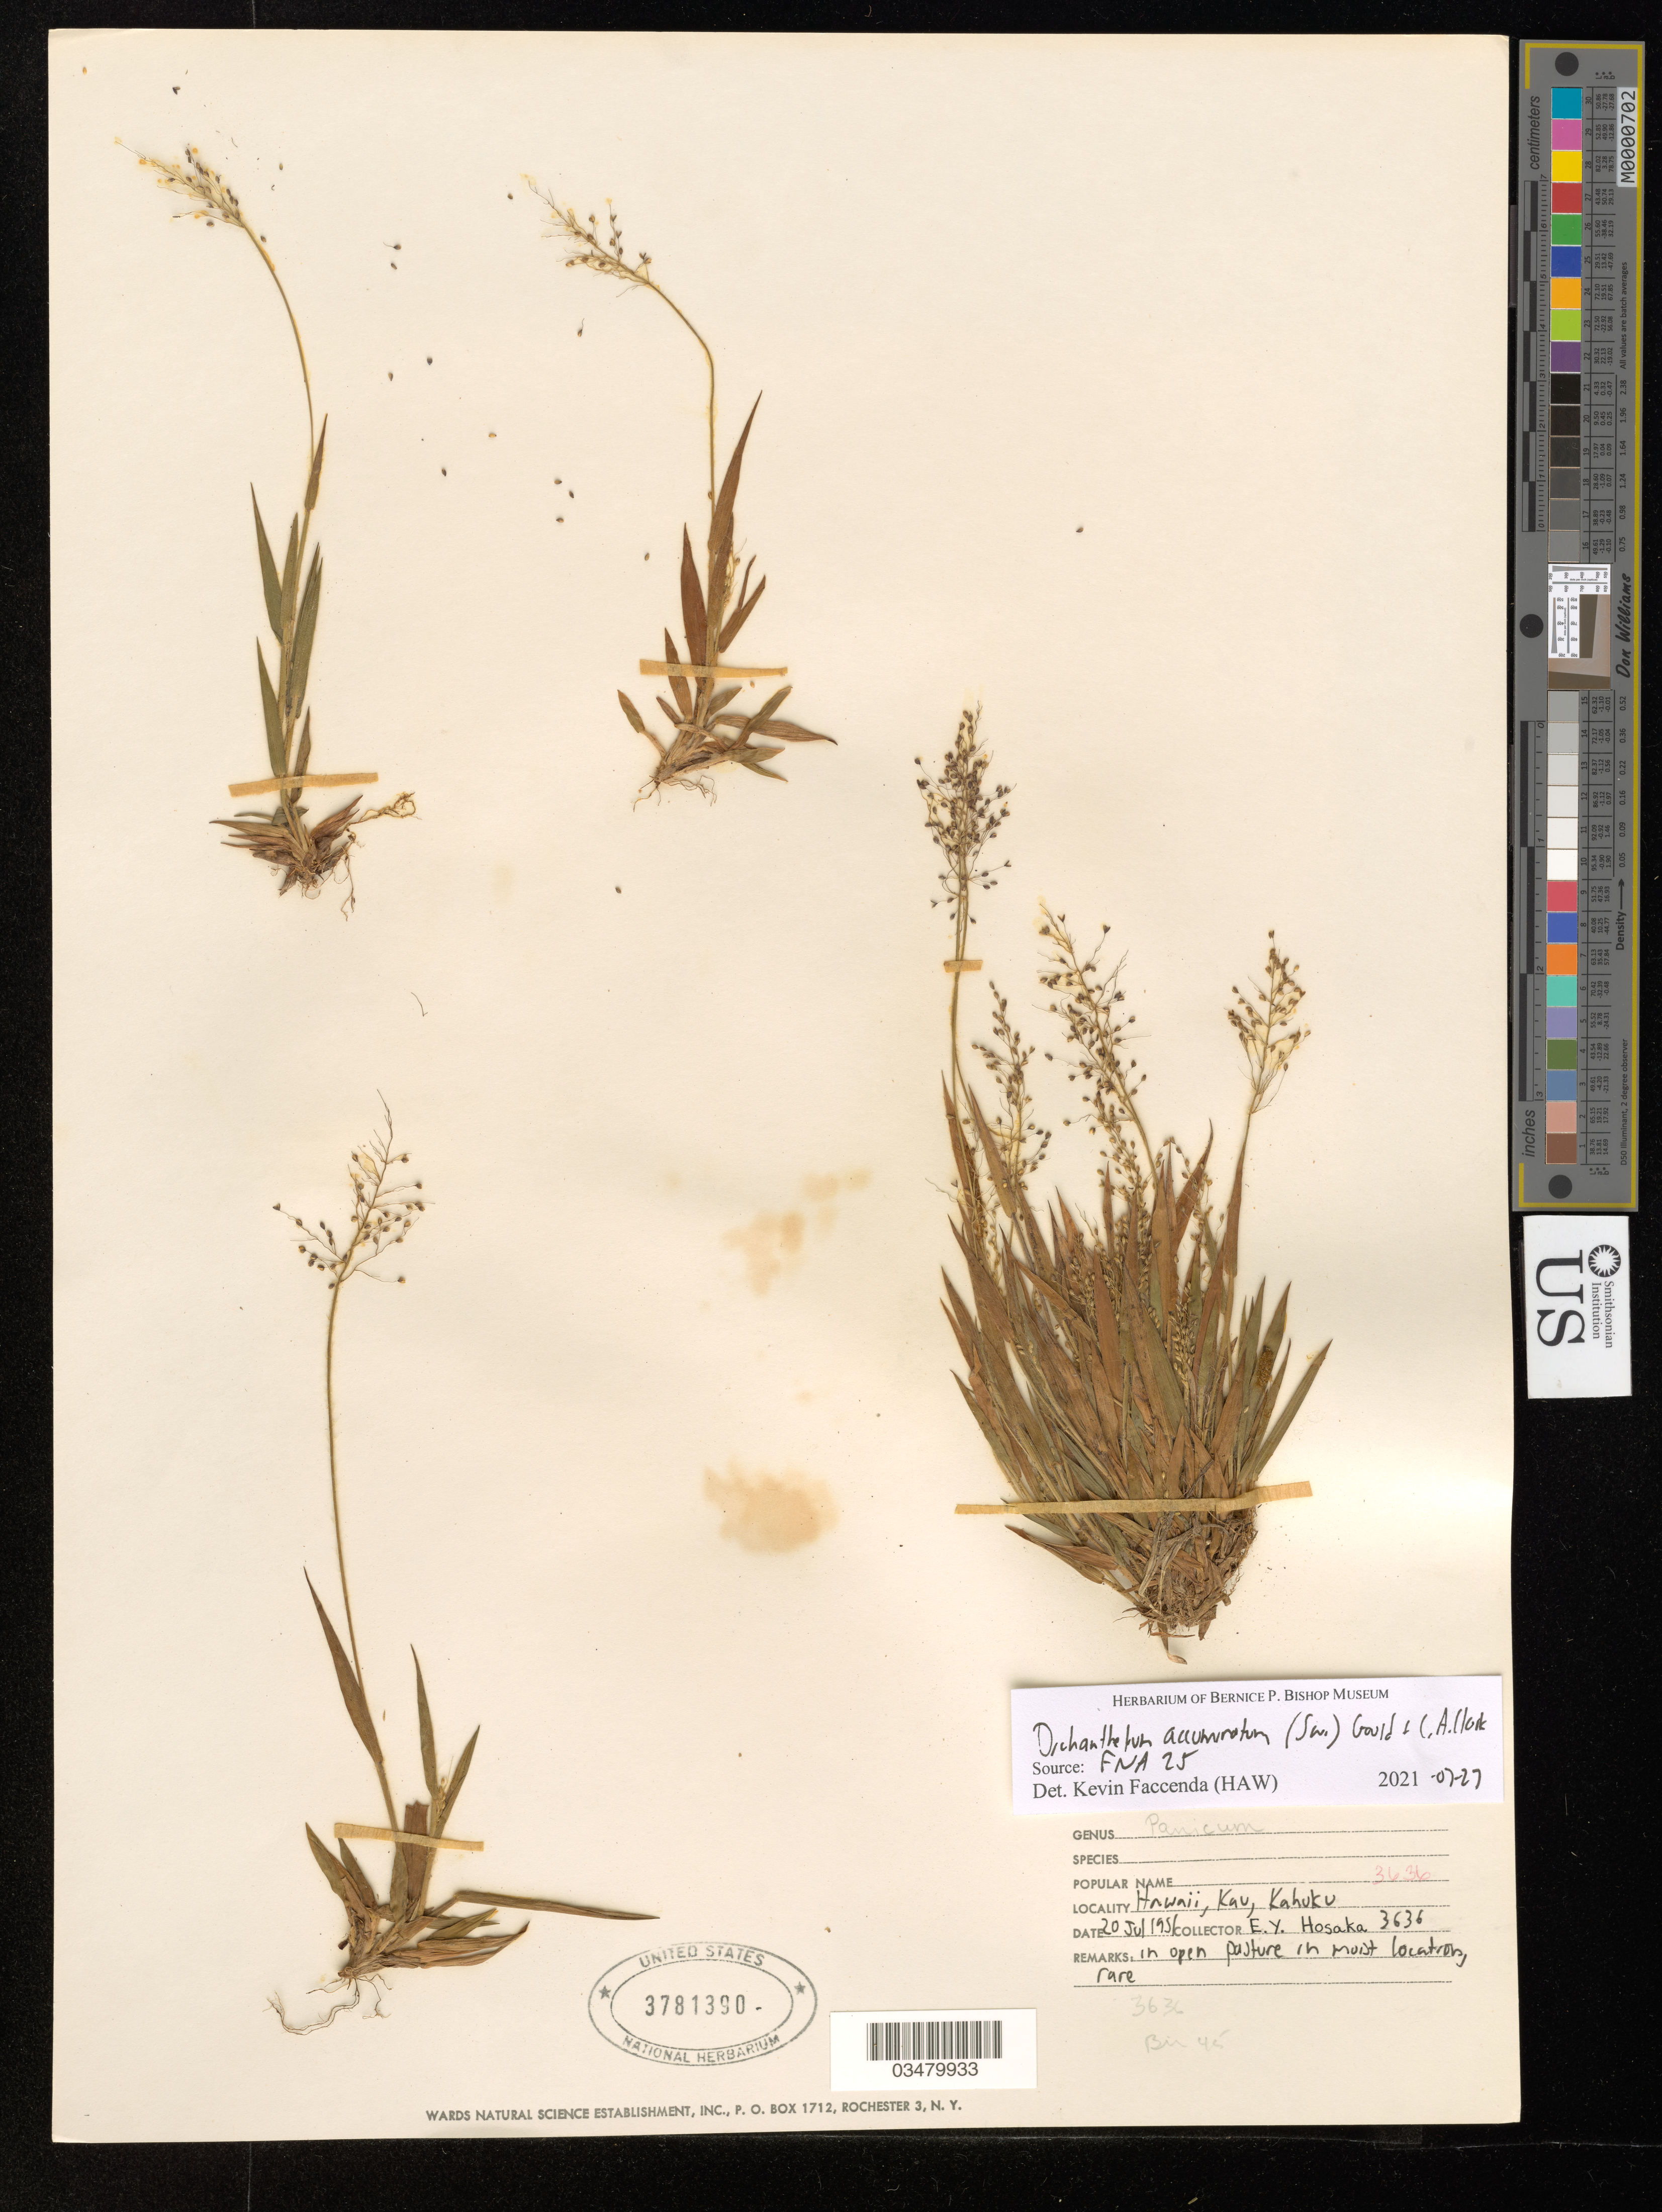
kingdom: Plantae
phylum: Tracheophyta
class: Liliopsida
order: Poales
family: Poaceae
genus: Dichanthelium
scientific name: Dichanthelium acuminatum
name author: (Sw.) Gould & C.A. Clark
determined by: Faccenda, K.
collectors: E. Y. Hosaka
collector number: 3636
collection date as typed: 20 Jul 1951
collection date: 1951-07-20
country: United States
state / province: Hawaii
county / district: Hawaii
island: Hawaii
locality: Kau, Kahuku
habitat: Open pasture in moist location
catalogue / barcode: US 3781390